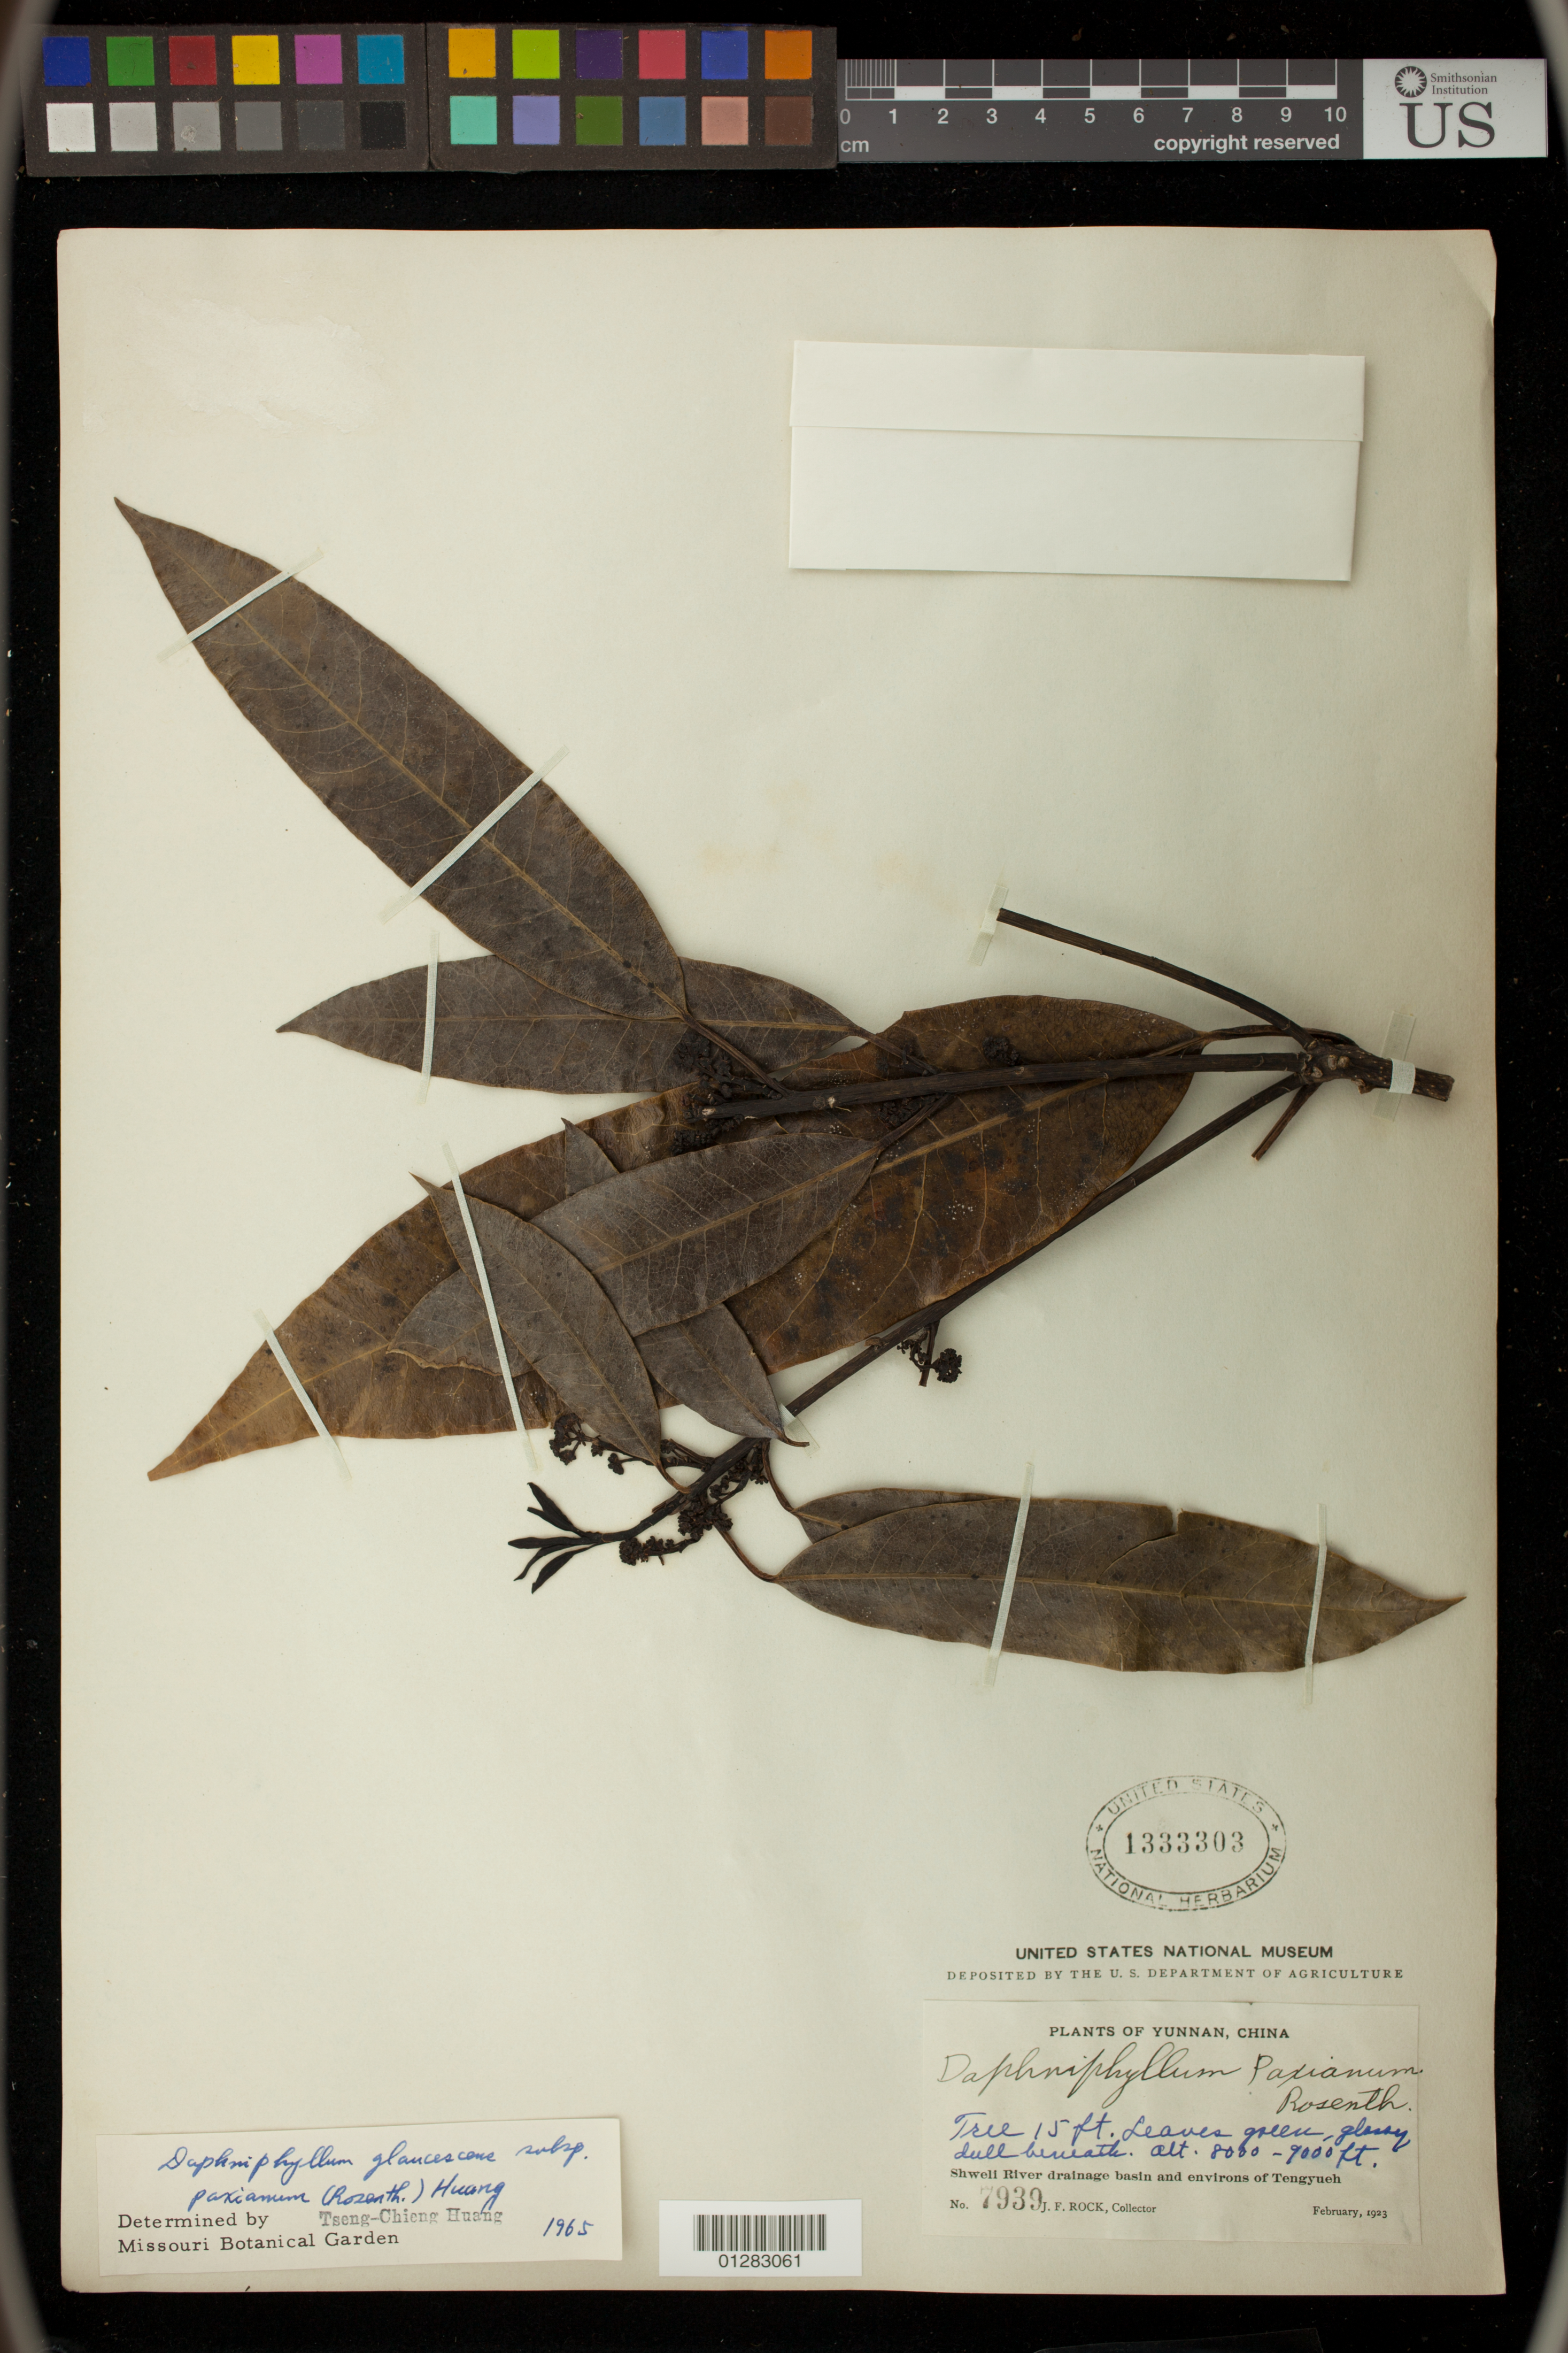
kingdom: Plantae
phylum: Tracheophyta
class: Magnoliopsida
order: Saxifragales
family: Daphniphyllaceae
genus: Daphniphyllum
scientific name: Daphniphyllum glaucescens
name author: Blume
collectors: J. F. Rock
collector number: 7939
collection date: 1923-02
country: China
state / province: Yunnan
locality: Sheli river drainage basin and environs of Tengyueh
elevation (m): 2438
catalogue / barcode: US 1333303